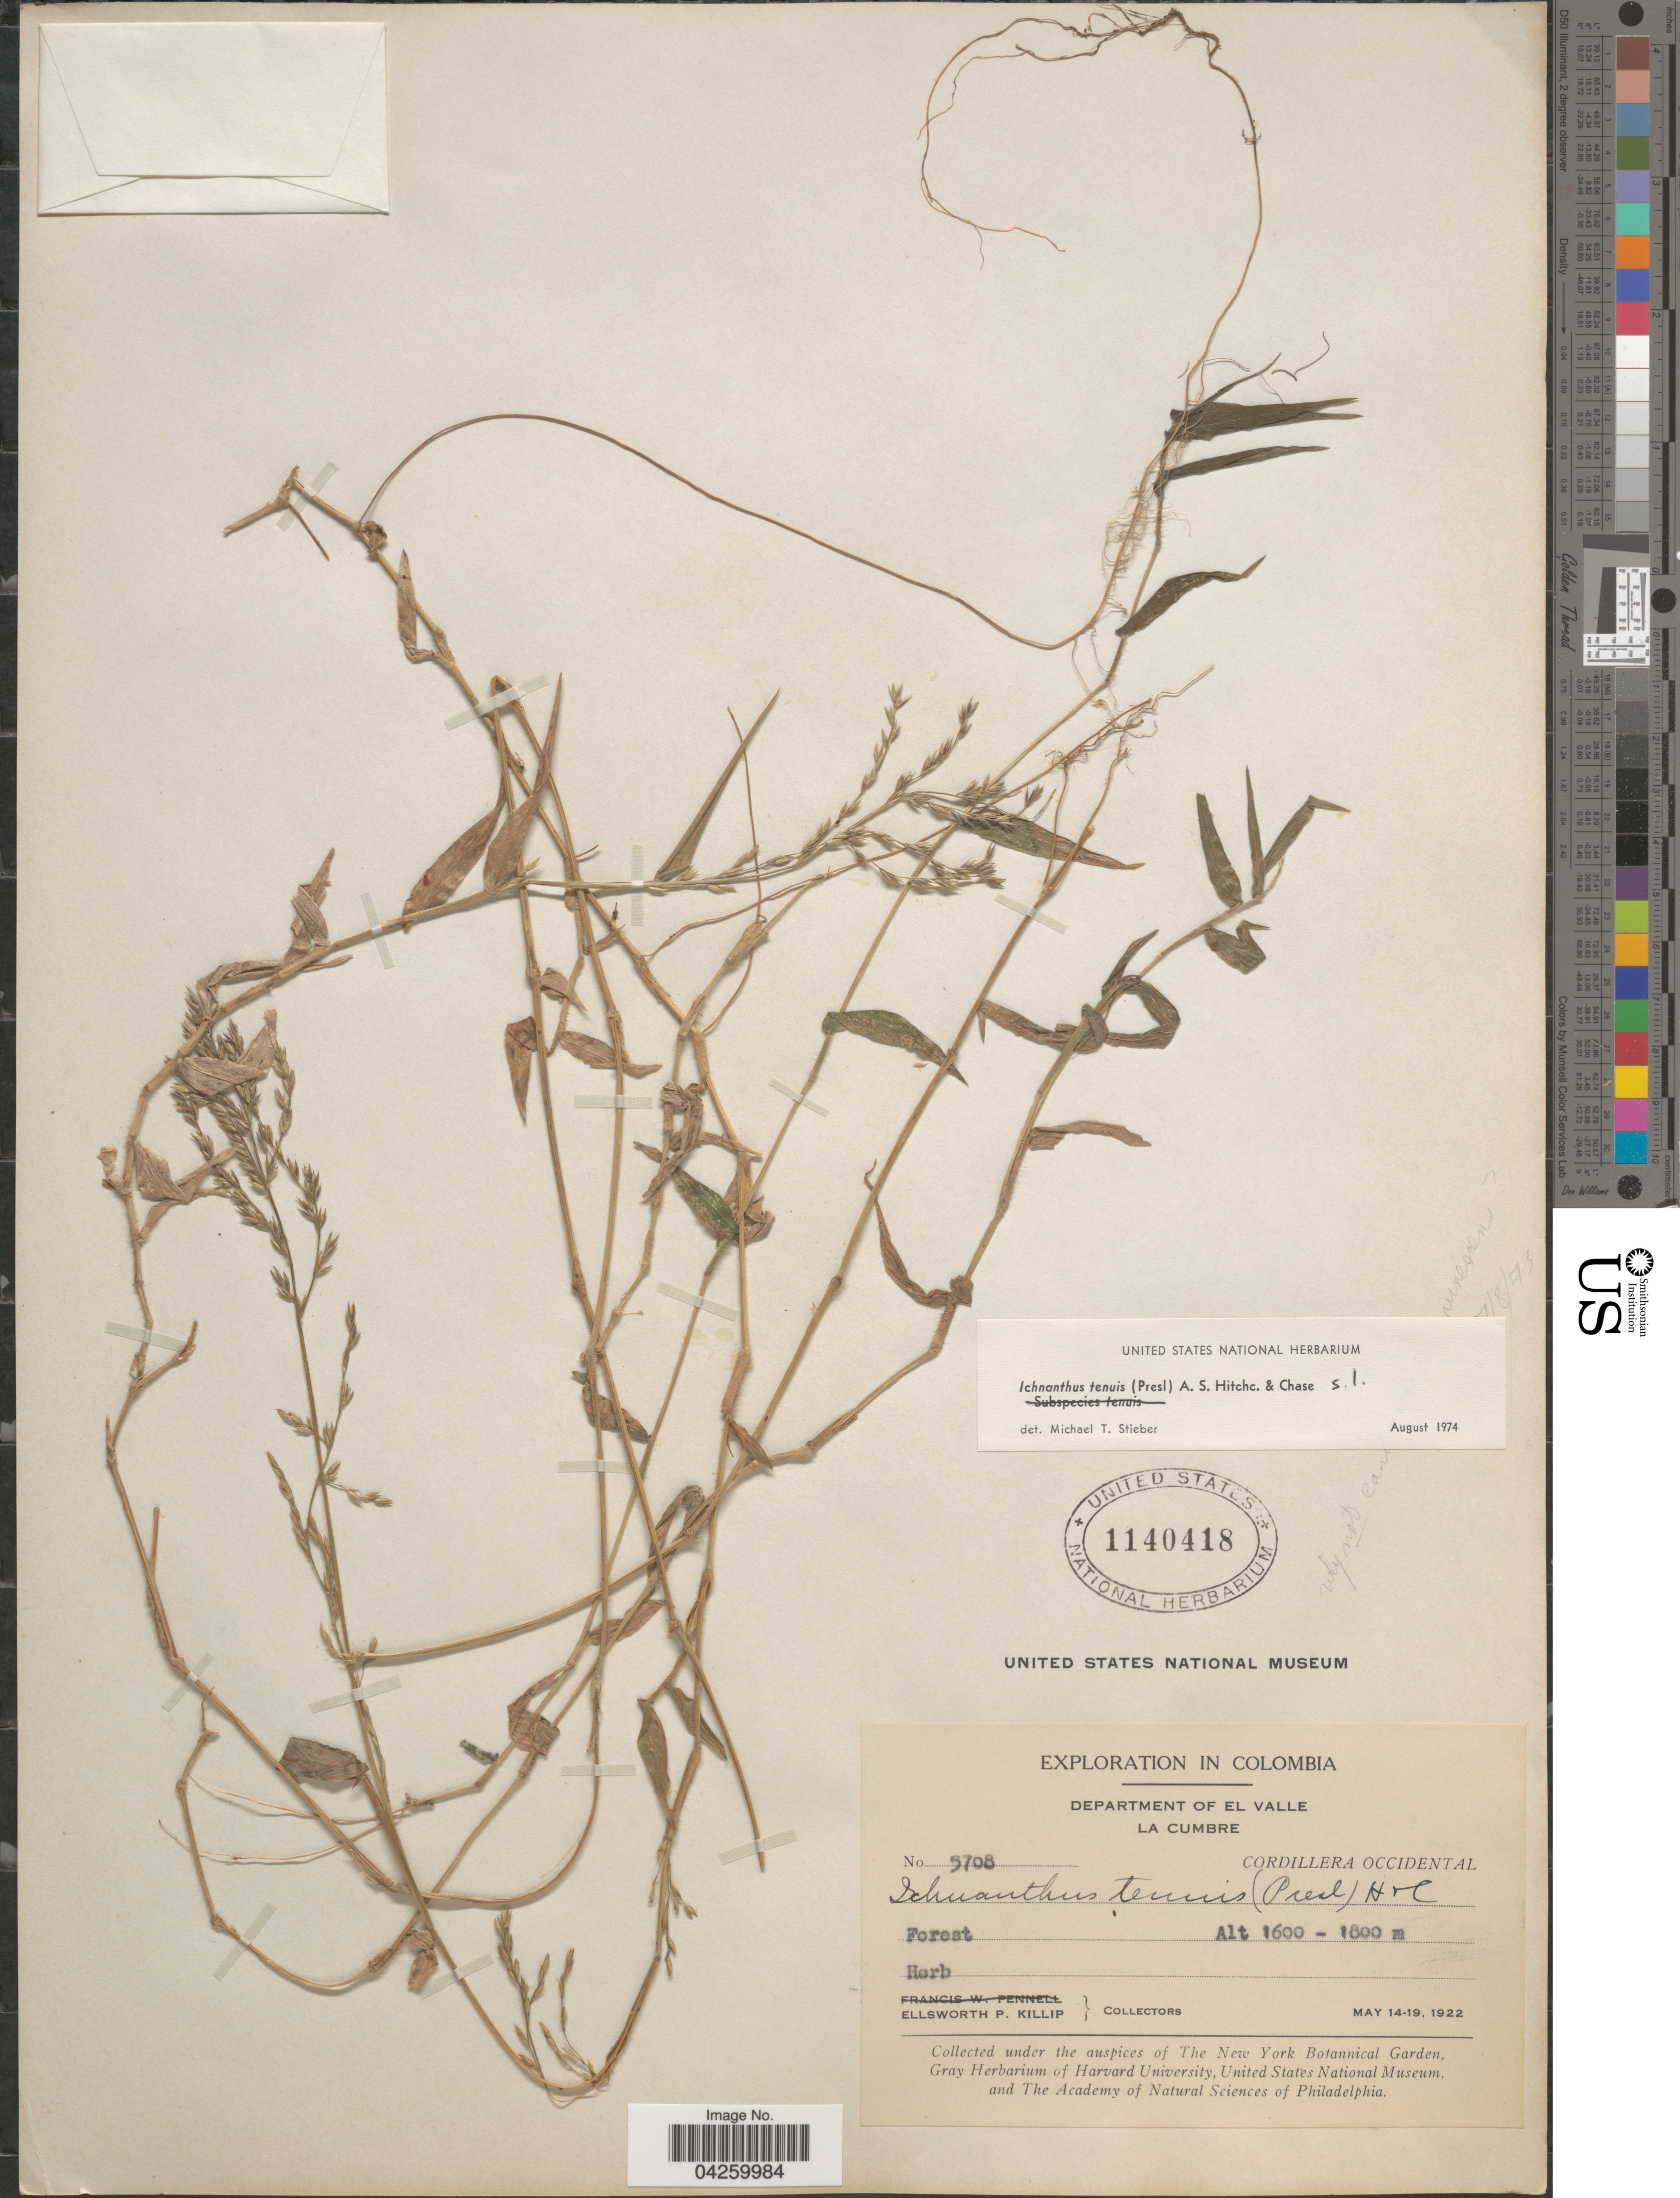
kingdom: Plantae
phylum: Tracheophyta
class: Liliopsida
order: Poales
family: Poaceae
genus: Ichnanthus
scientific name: Ichnanthus tenuis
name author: (J. Presl) Hitchc. & Chase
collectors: E. P. Killip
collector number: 5708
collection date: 1922-05-14/1922-05-19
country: Colombia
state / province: Valle del Cauca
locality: Exploration in Colombia. Department of El Valle. La Cumbre. Cordillera Occidental.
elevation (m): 1600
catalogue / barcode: US 1140418